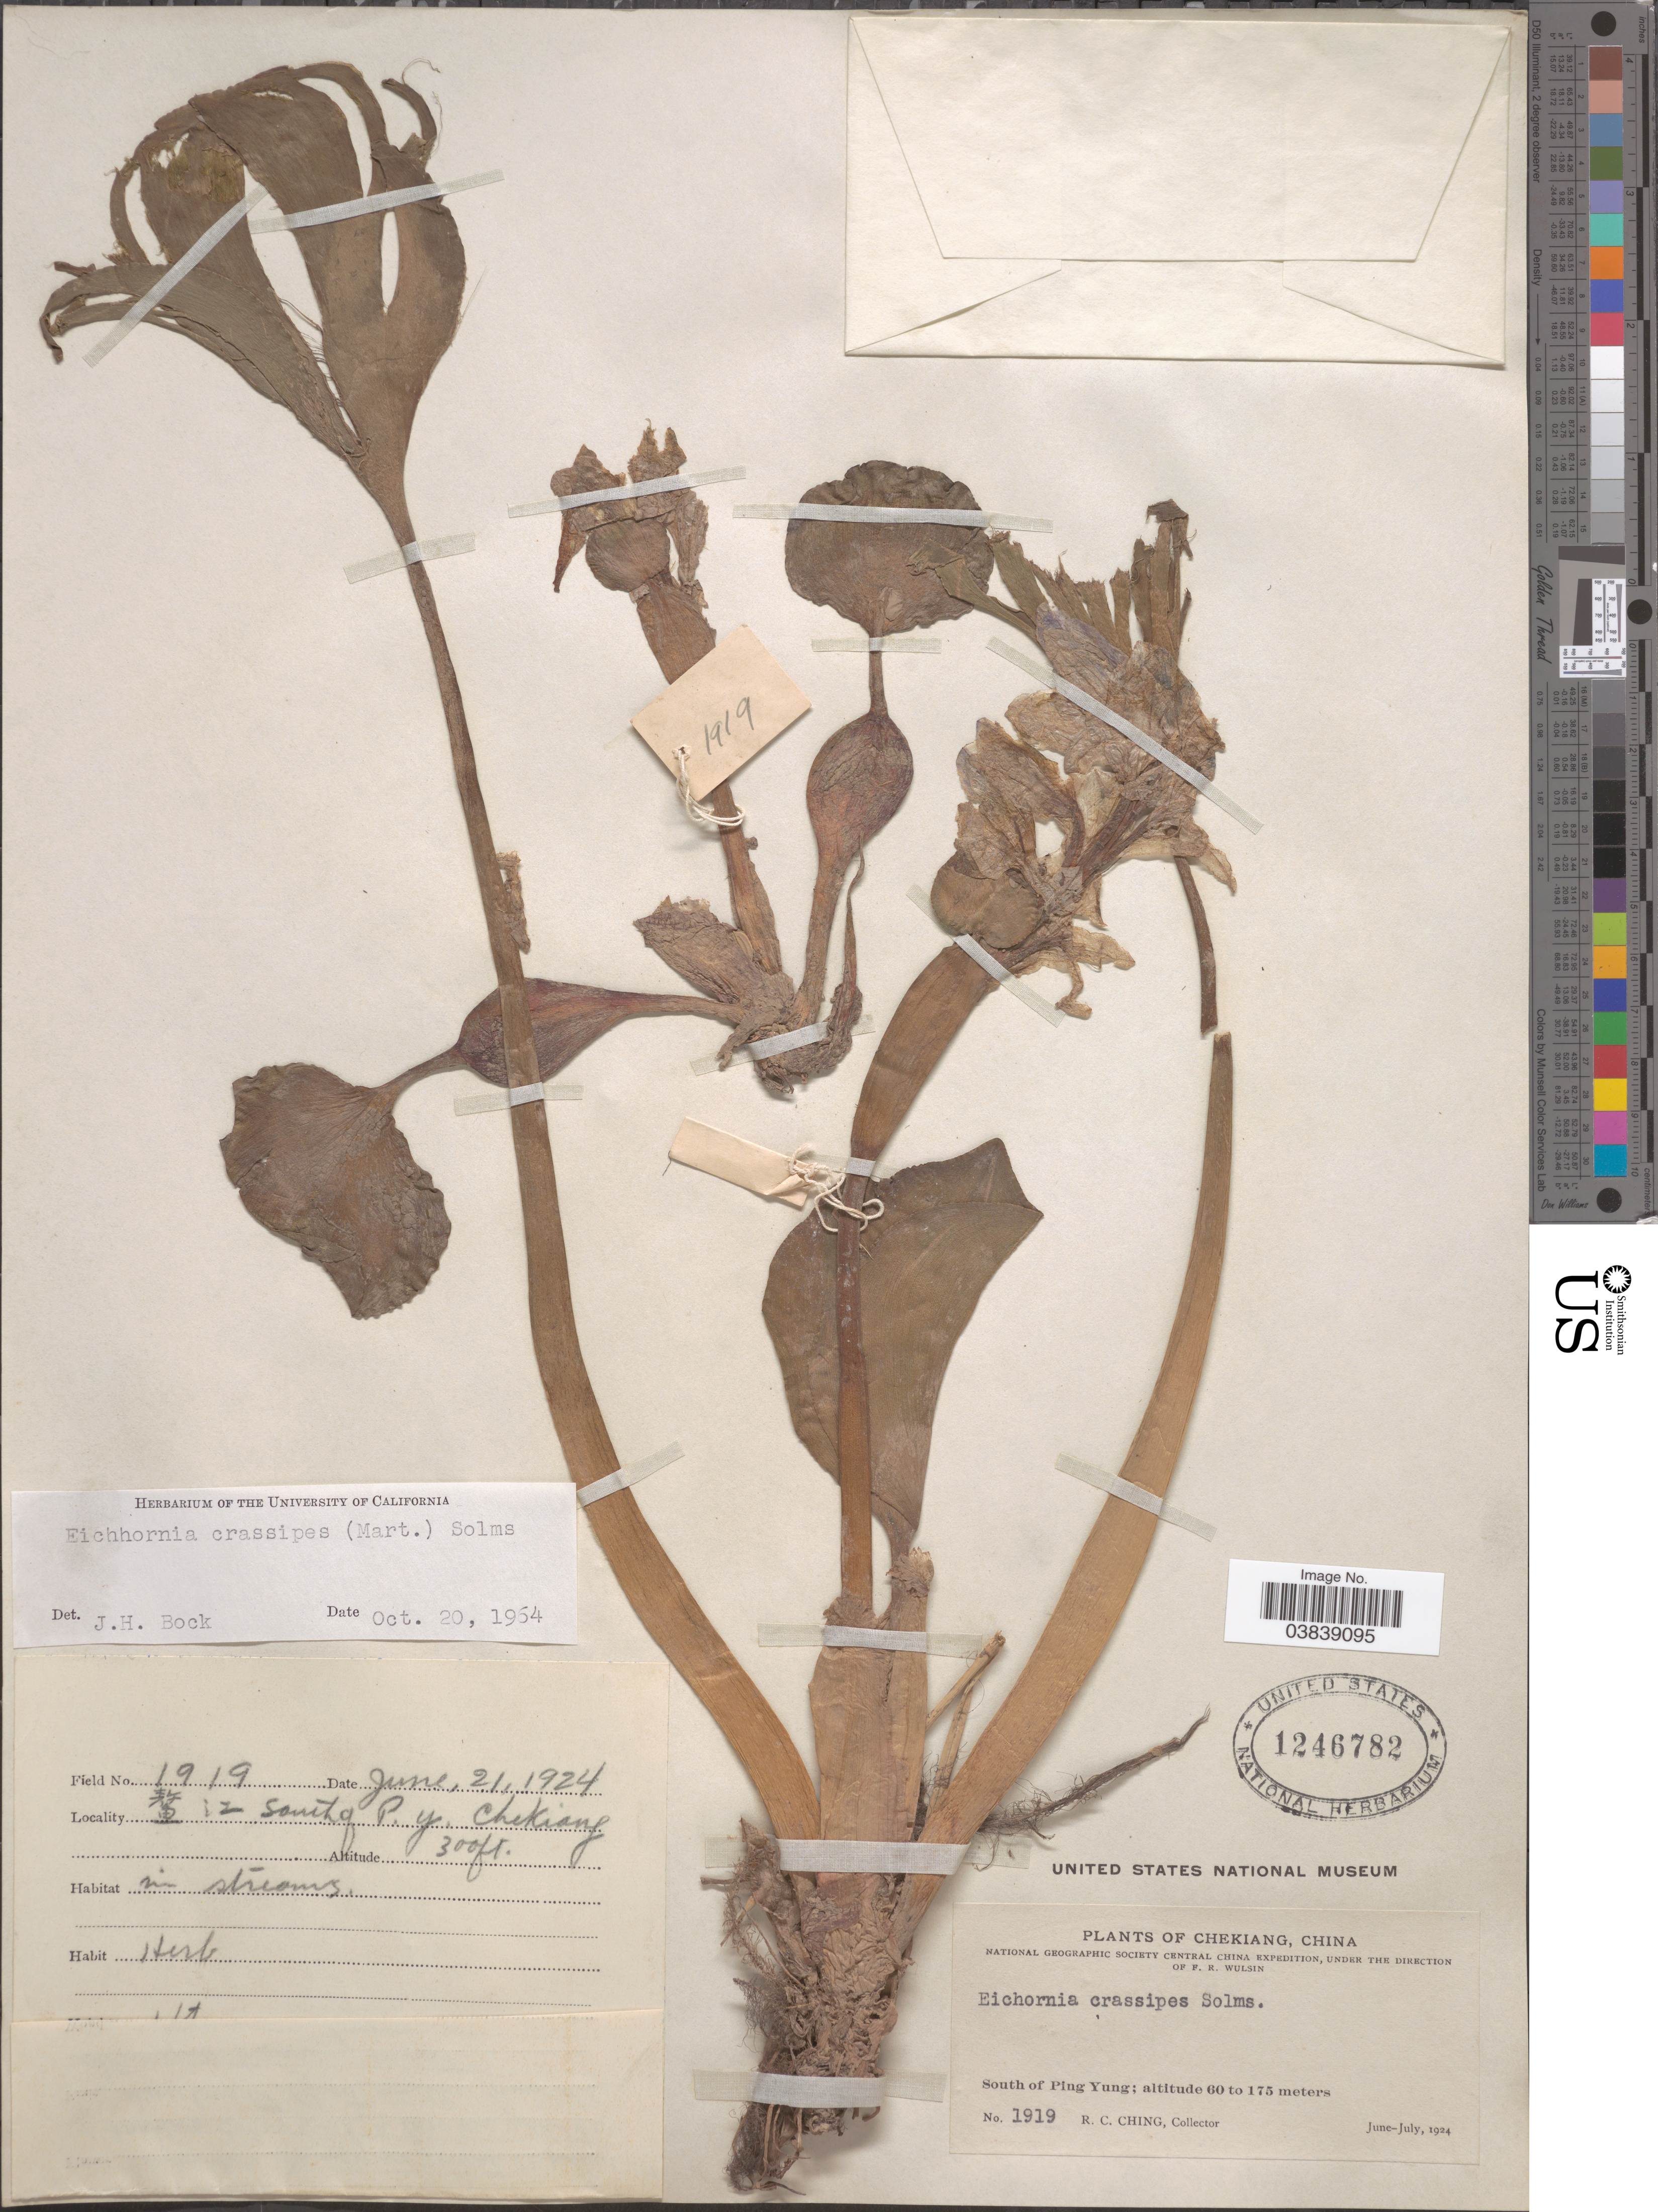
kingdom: Plantae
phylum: Tracheophyta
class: Liliopsida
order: Commelinales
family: Pontederiaceae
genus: Eichhornia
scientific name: Eichhornia crassipes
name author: (Mart.) Solms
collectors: R. C. Ching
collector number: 1919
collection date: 1924-06-21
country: China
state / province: Zhejiang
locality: X 12 South of Ping Yung, Chekiang.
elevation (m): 91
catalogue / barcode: US 1246782